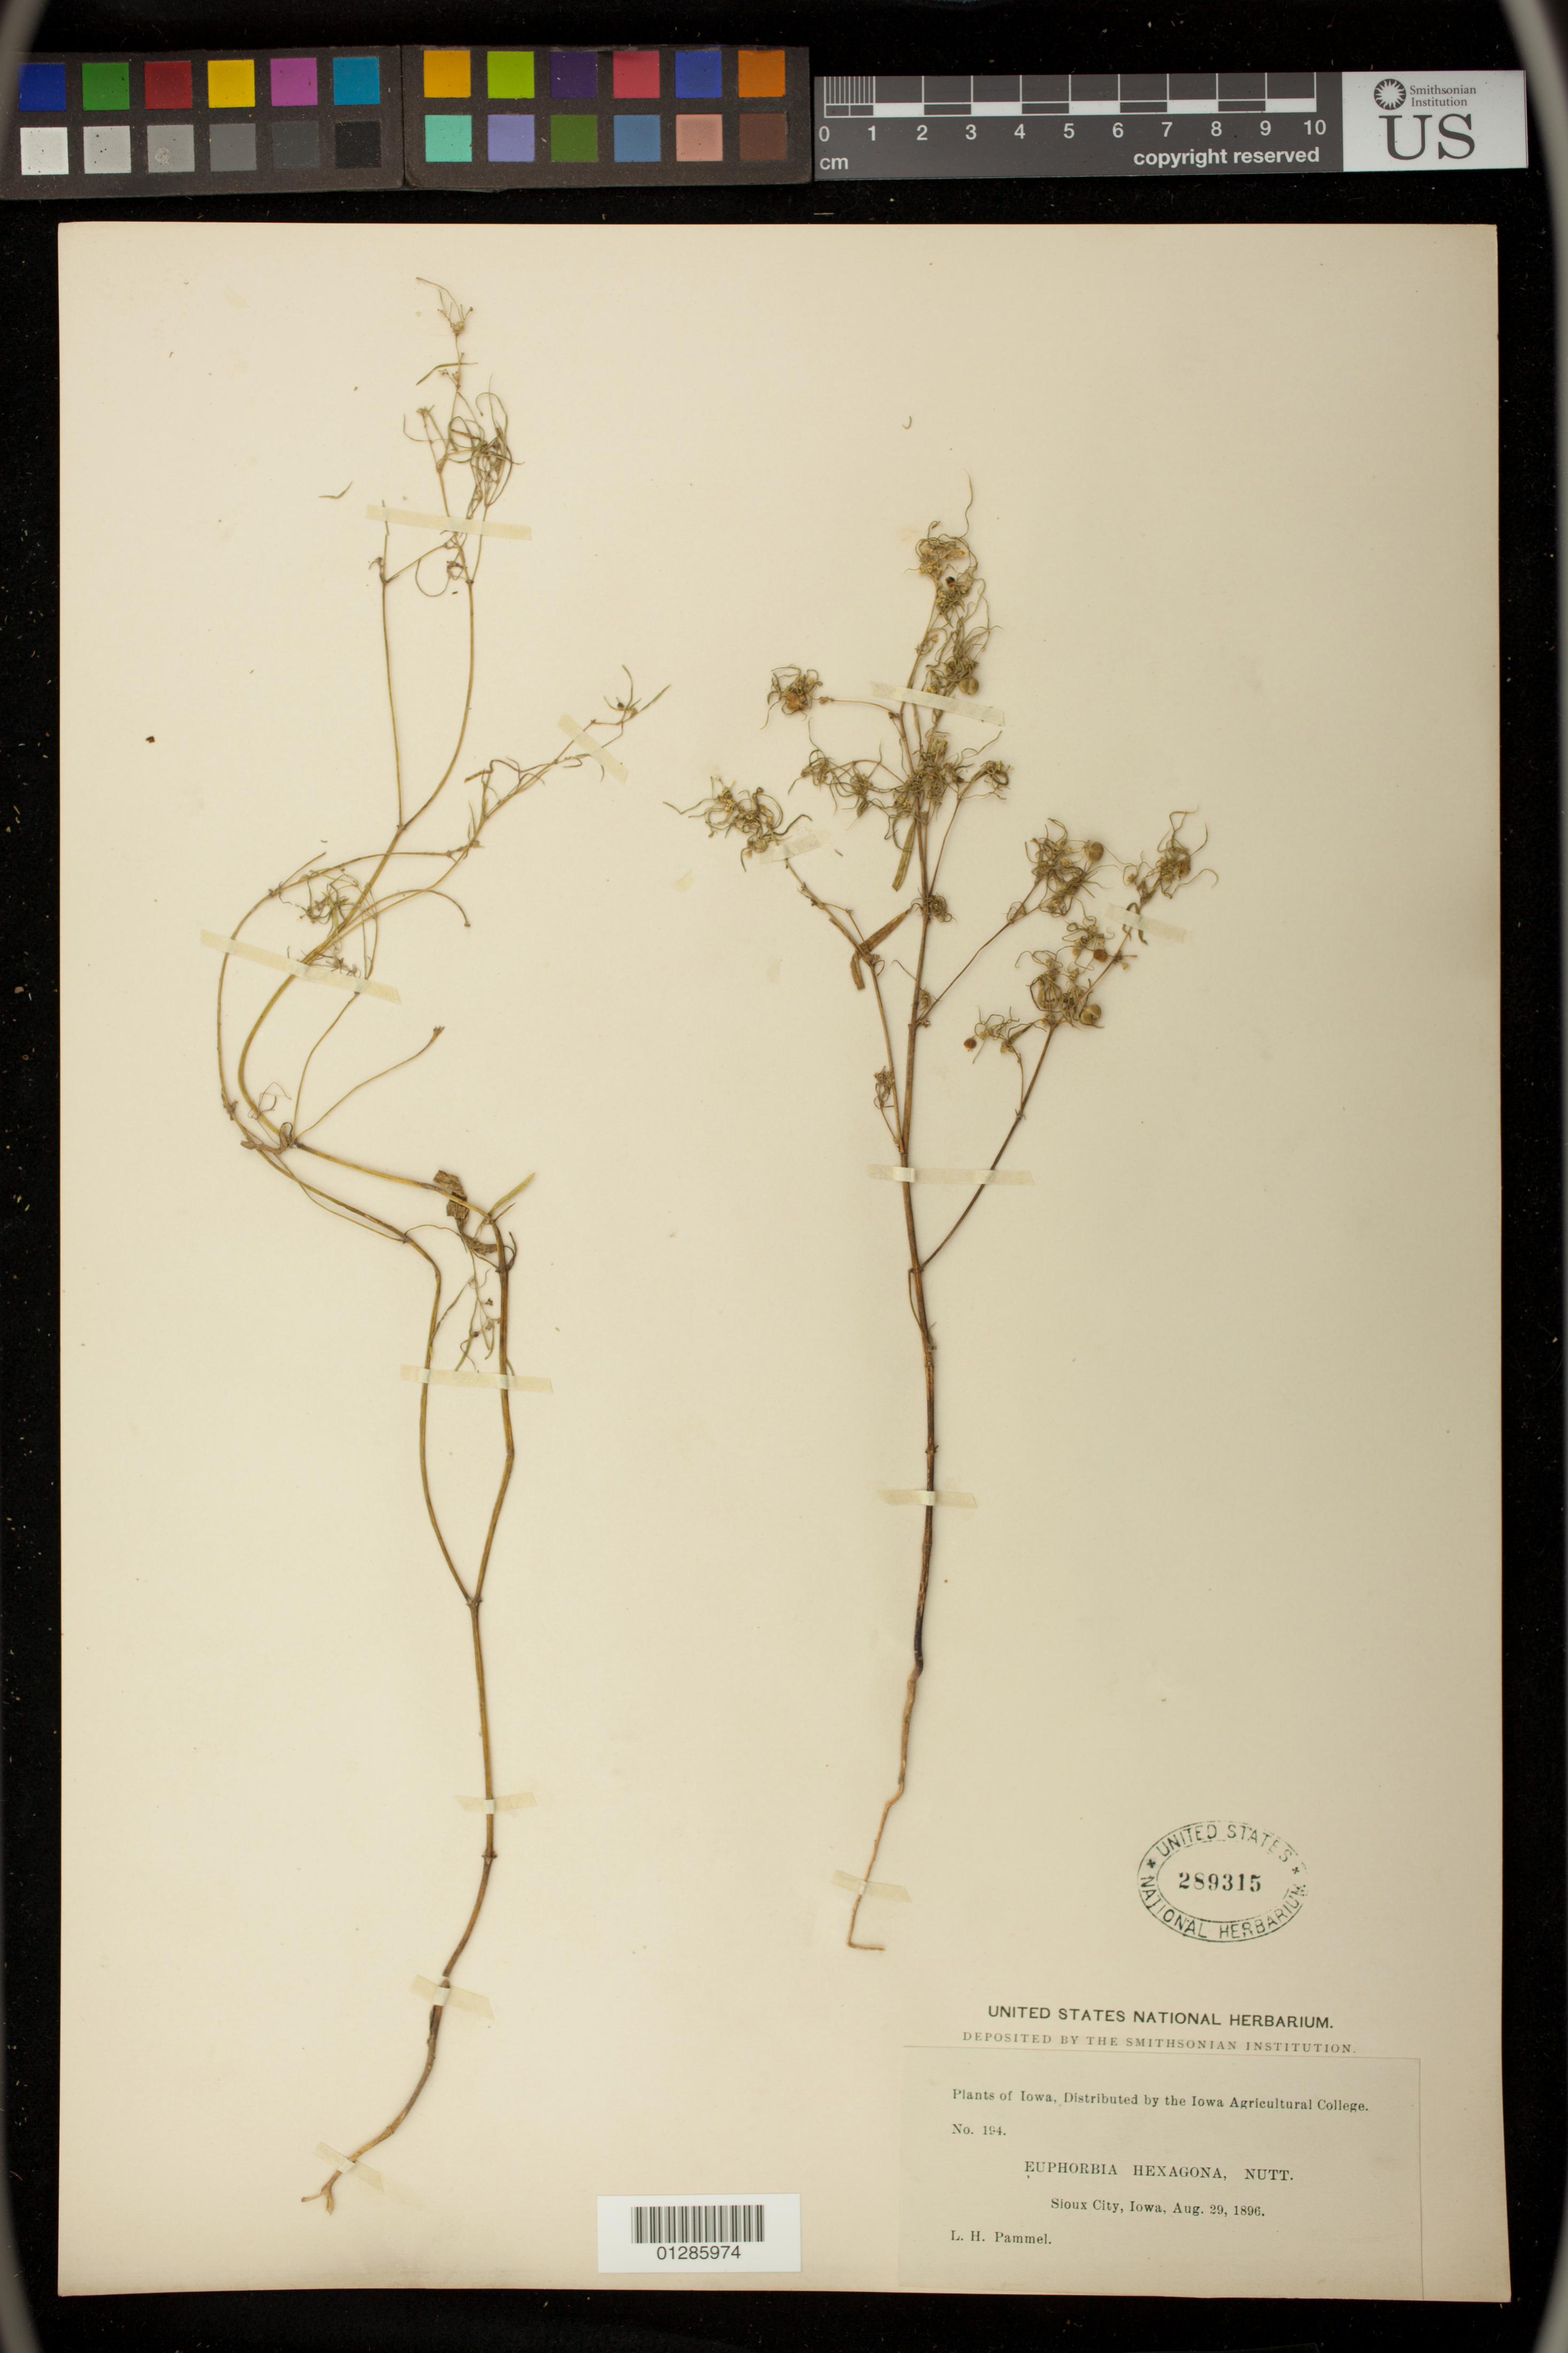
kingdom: Plantae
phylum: Tracheophyta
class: Magnoliopsida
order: Malpighiales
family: Euphorbiaceae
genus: Euphorbia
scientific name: Euphorbia hexagona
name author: Nutt. ex Spreng.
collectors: L. Pammel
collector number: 194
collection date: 1896-08-29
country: United States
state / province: Iowa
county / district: Woodbury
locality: Sioux City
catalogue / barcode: US 289315